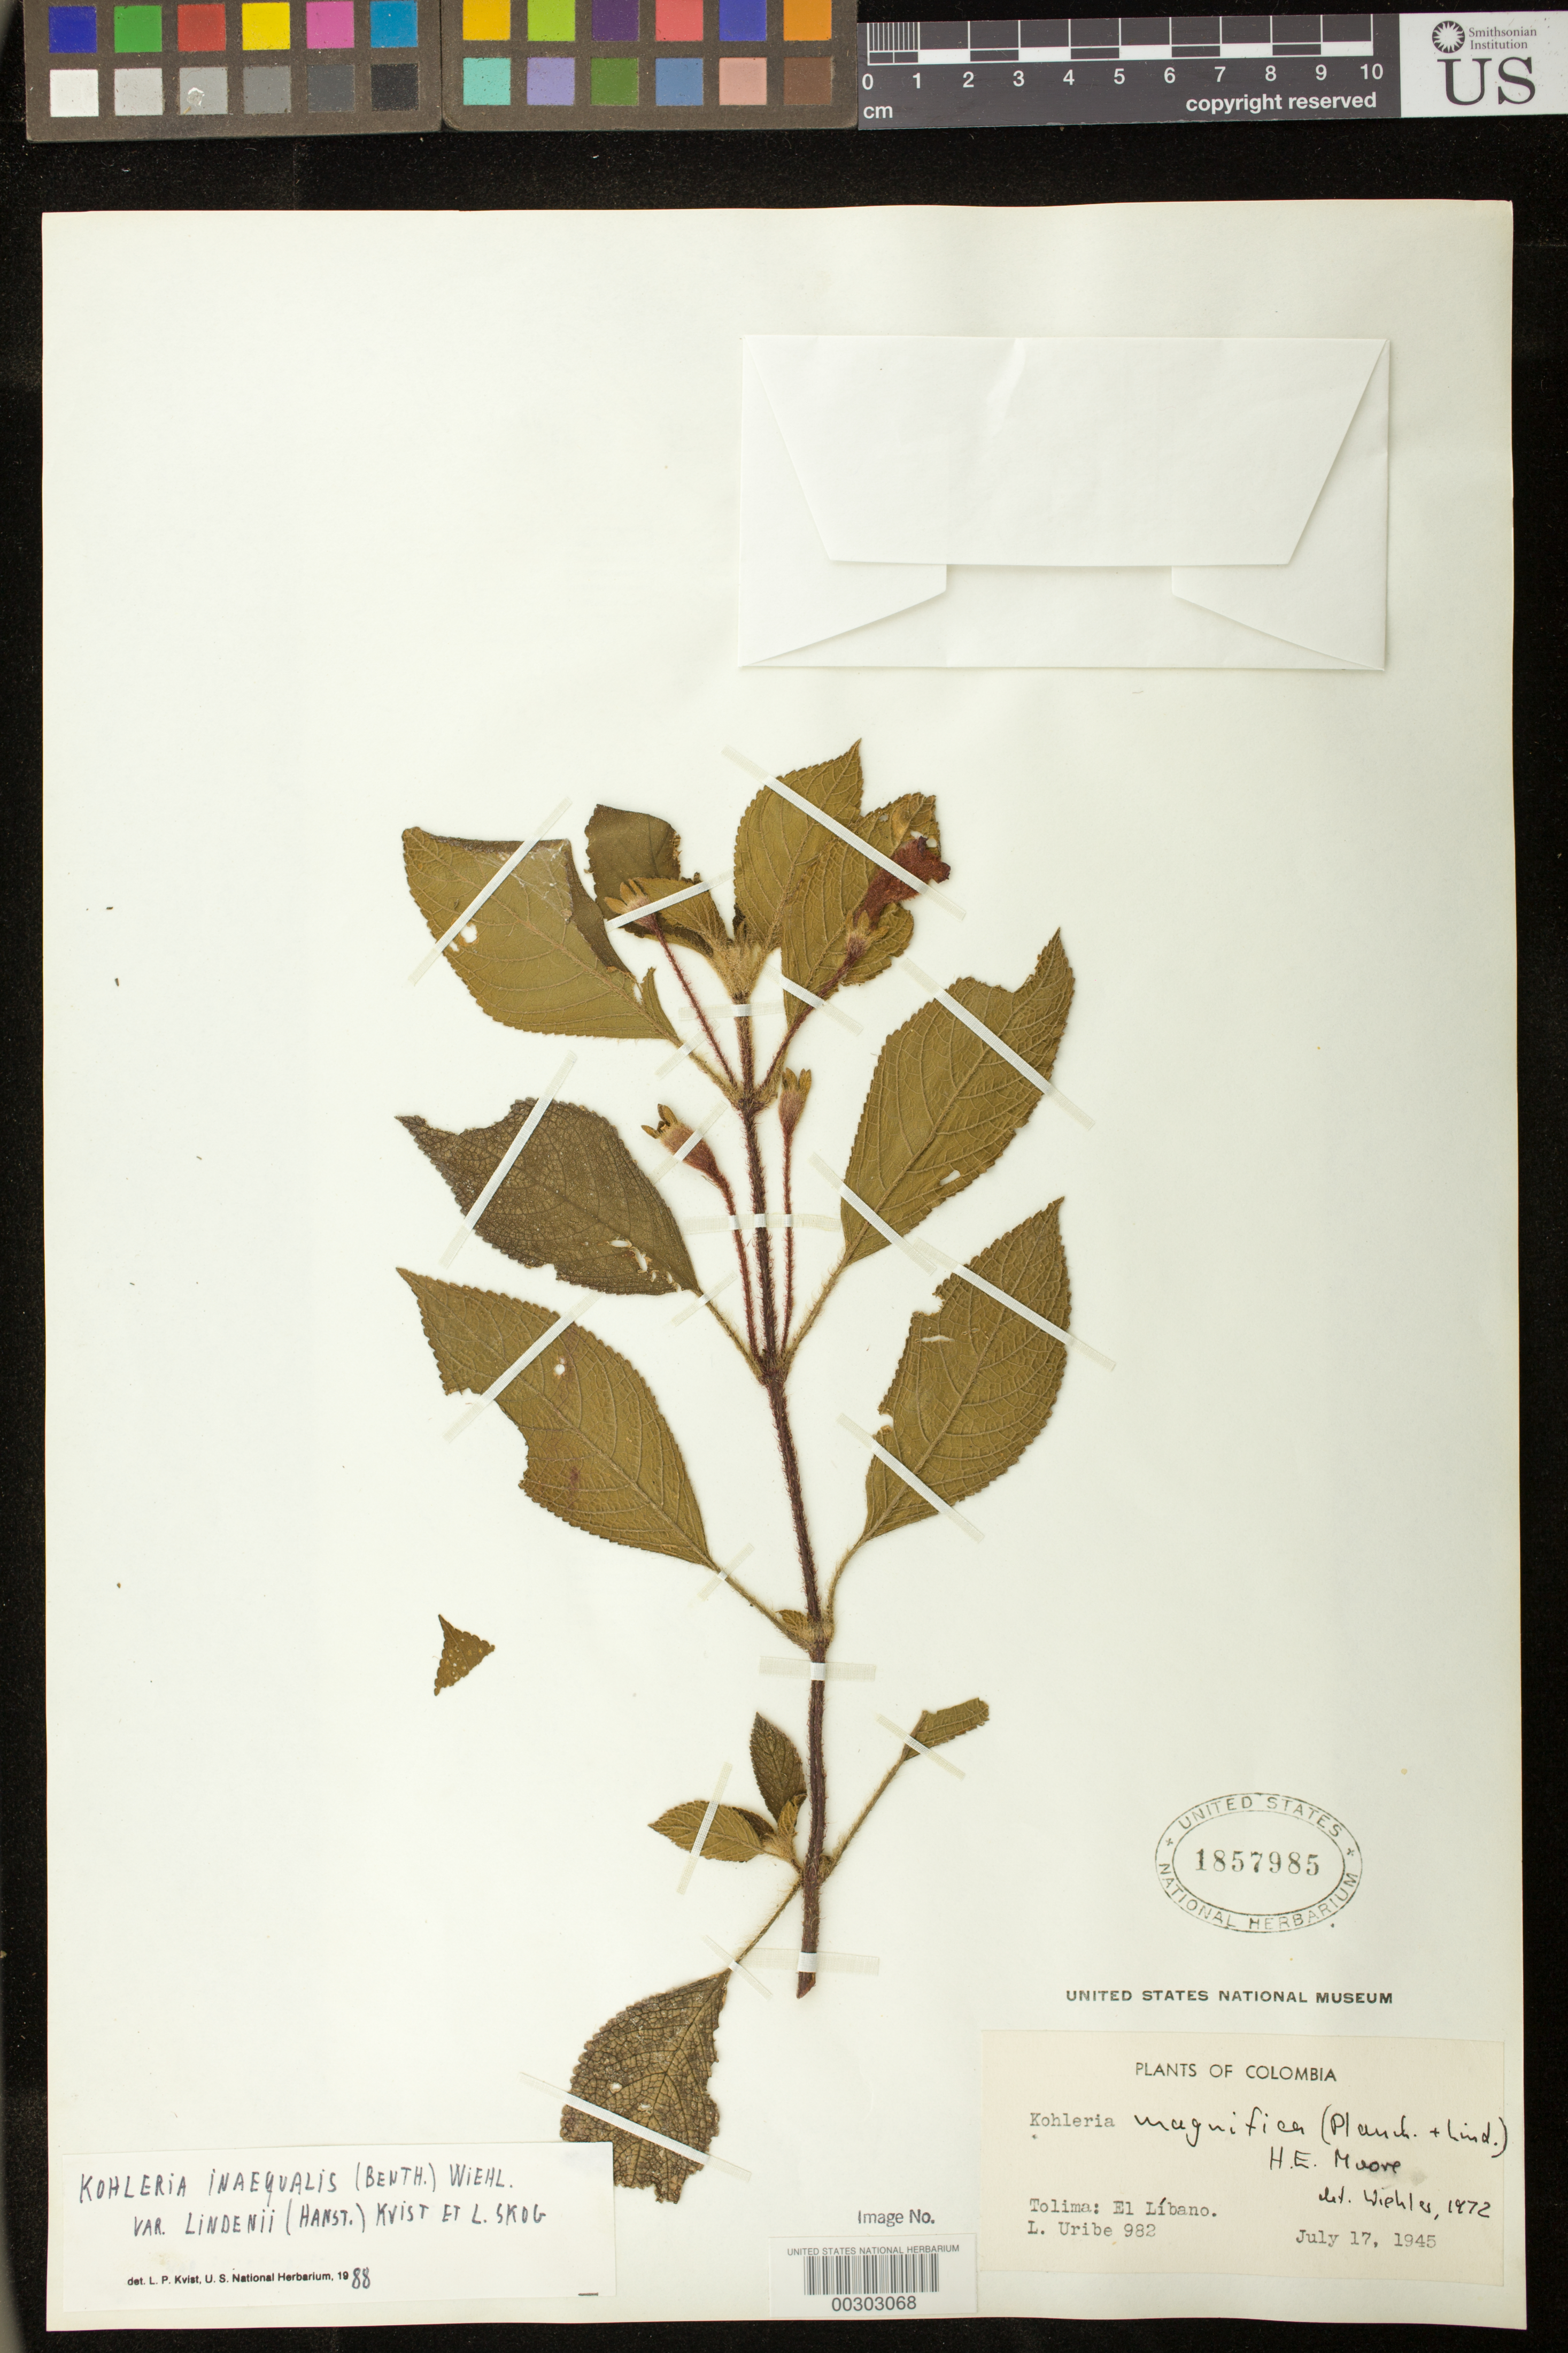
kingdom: Plantae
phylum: Tracheophyta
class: Magnoliopsida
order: Lamiales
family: Gesneriaceae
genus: Kohleria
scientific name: Kohleria inaequalis var. lindenii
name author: (Hanst.) L.P. Kvist & L.E. Skog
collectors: L. Uribe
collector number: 982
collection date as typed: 17 Jul 1945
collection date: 1945-07-17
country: Colombia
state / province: Tolima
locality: El Libano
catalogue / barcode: US 1857985